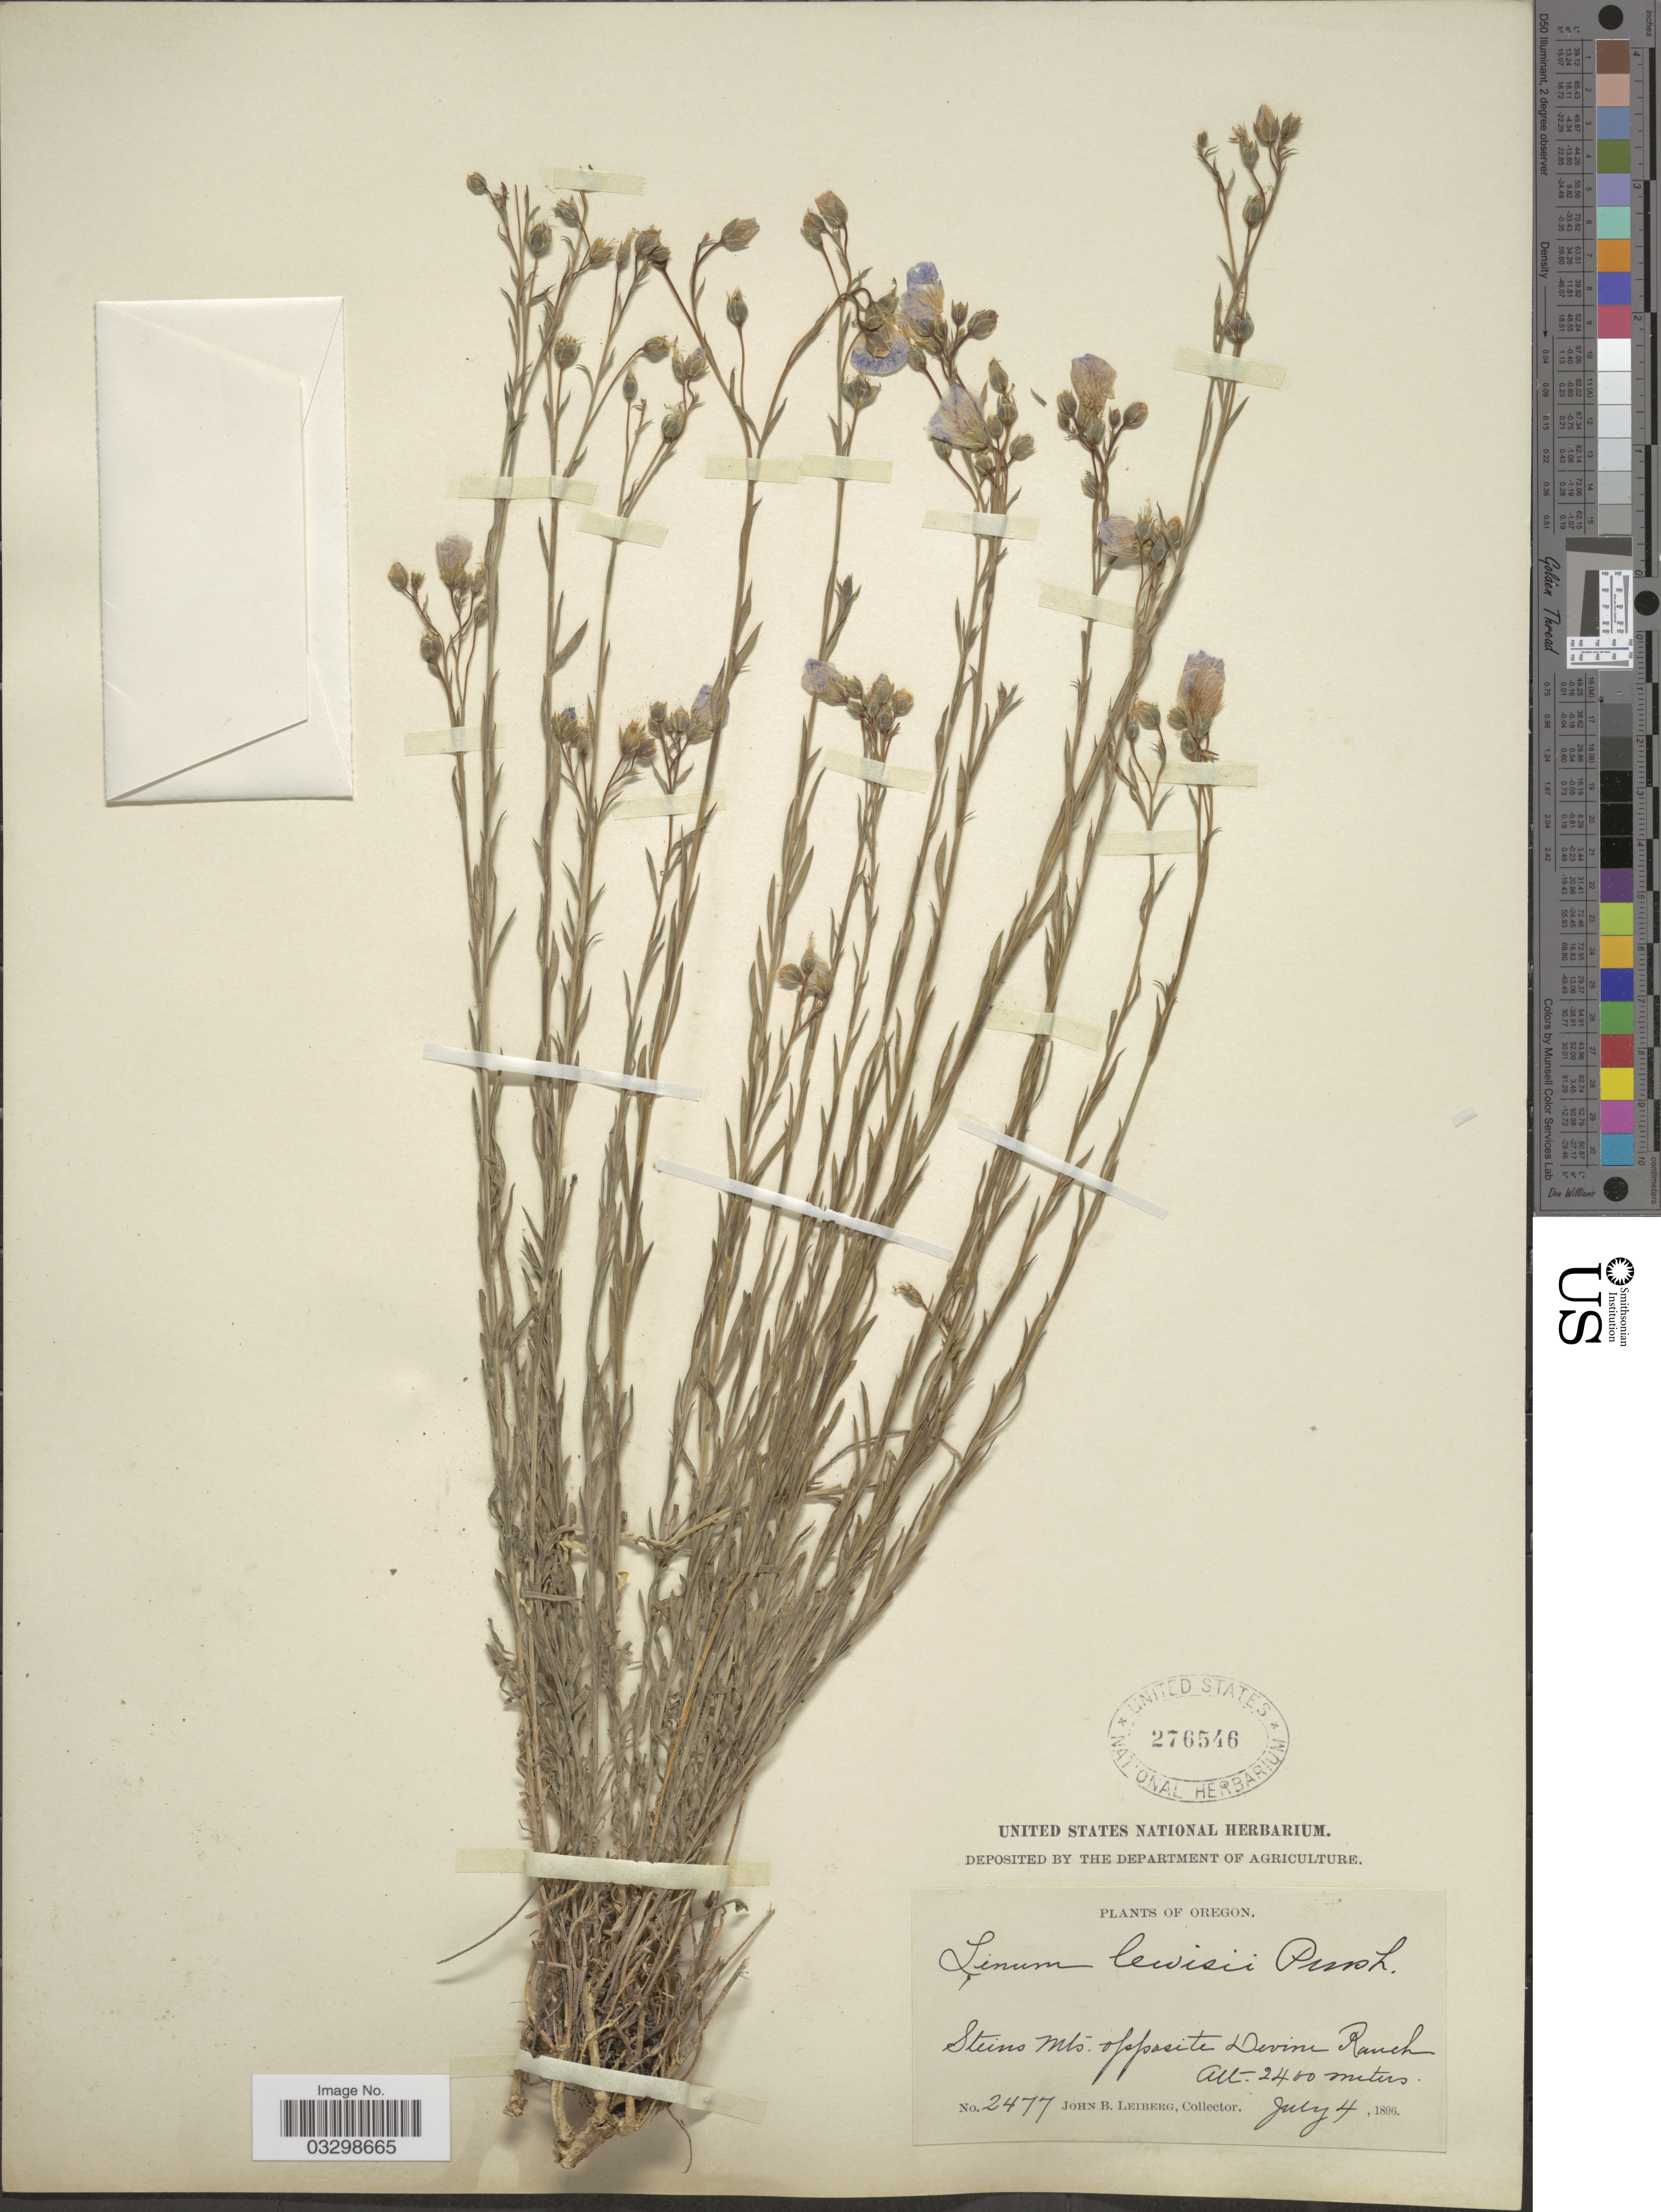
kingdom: Plantae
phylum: Tracheophyta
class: Magnoliopsida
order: Malpighiales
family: Linaceae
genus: Linum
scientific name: Linum lewisii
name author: Pursh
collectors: J. B. Leiberg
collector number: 2477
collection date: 1896-07-04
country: United States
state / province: Oregon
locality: Steins Mts. opposite Devine Ranch.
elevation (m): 2400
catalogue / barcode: US 276546